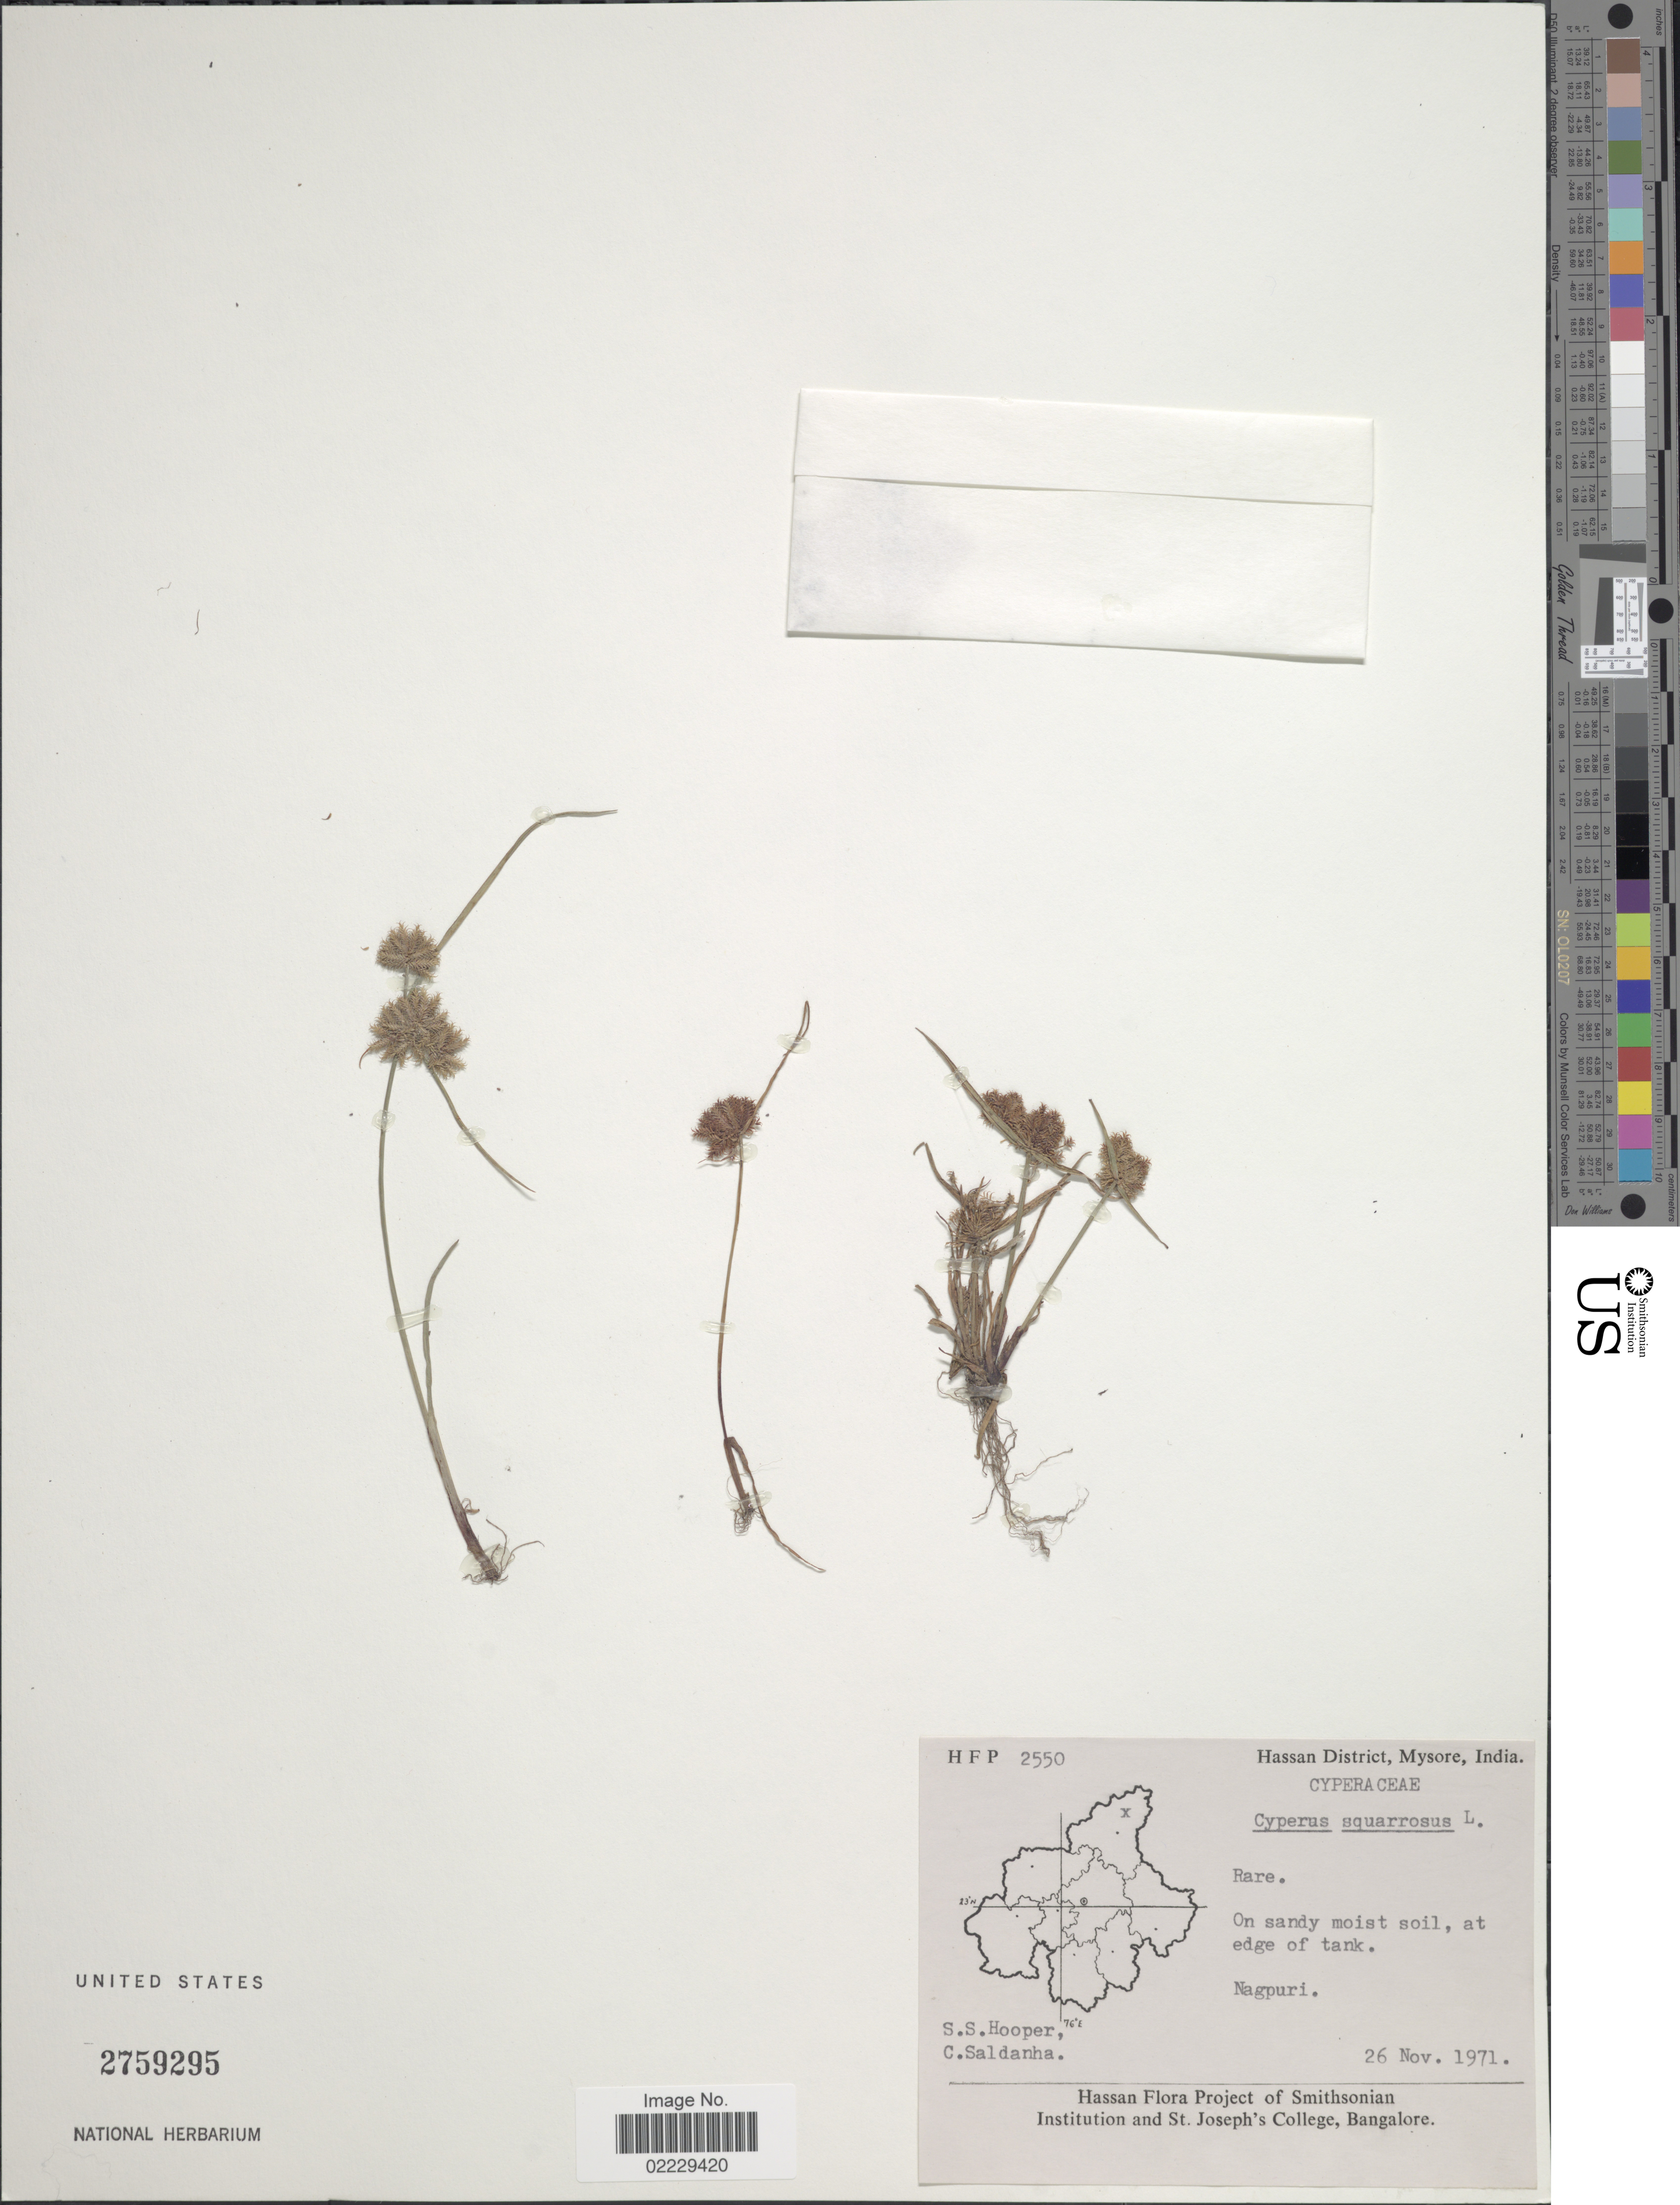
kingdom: Plantae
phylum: Tracheophyta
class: Liliopsida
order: Poales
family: Cyperaceae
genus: Cyperus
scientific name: Cyperus squarrosus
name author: L.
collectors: S. S. Hooper & C. Saldanha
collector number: HFP2550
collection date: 1971-11-26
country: India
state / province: Karnataka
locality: Hassan District, Mysore, Nagpuri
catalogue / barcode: US 2759295